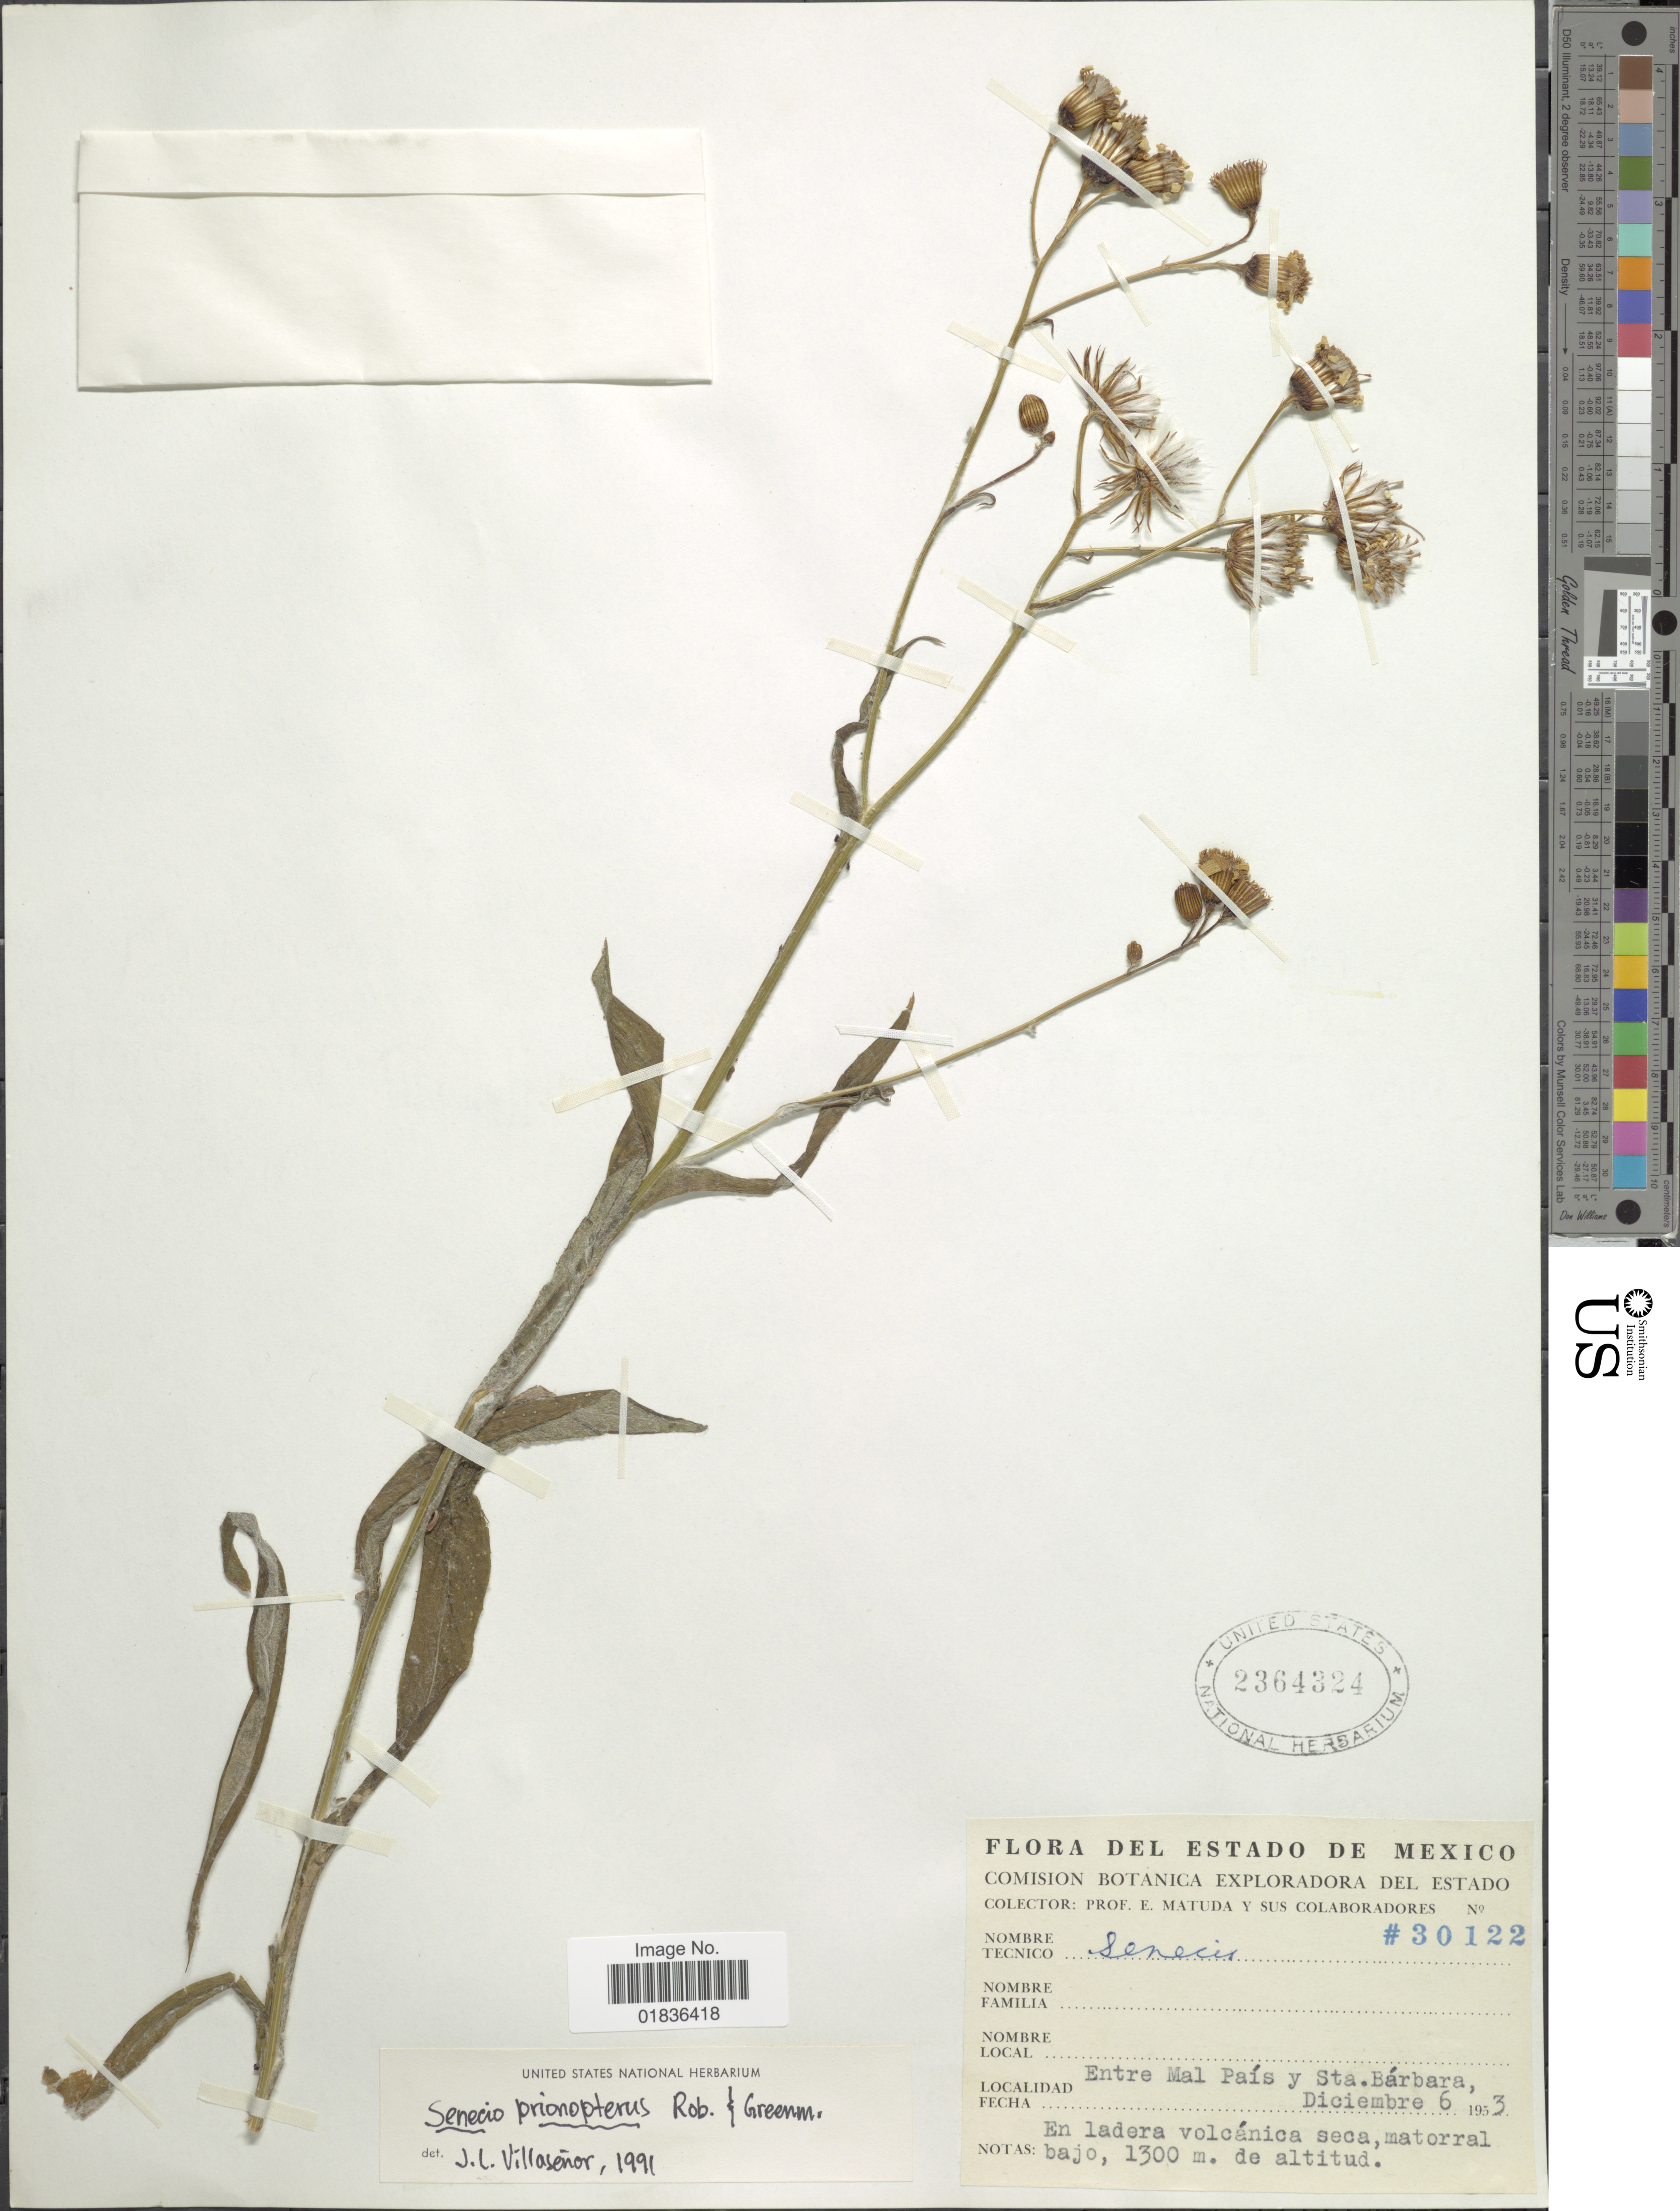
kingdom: Plantae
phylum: Tracheophyta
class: Magnoliopsida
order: Asterales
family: Asteraceae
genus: Senecio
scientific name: Senecio prionopterus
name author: B.L. Rob. & Greenm.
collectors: E. Matuda & et al.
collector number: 30122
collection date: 1953-12-06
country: Mexico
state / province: México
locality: Entre Mal Pais y Sta. Barbara.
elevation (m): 1300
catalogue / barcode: US 2364324